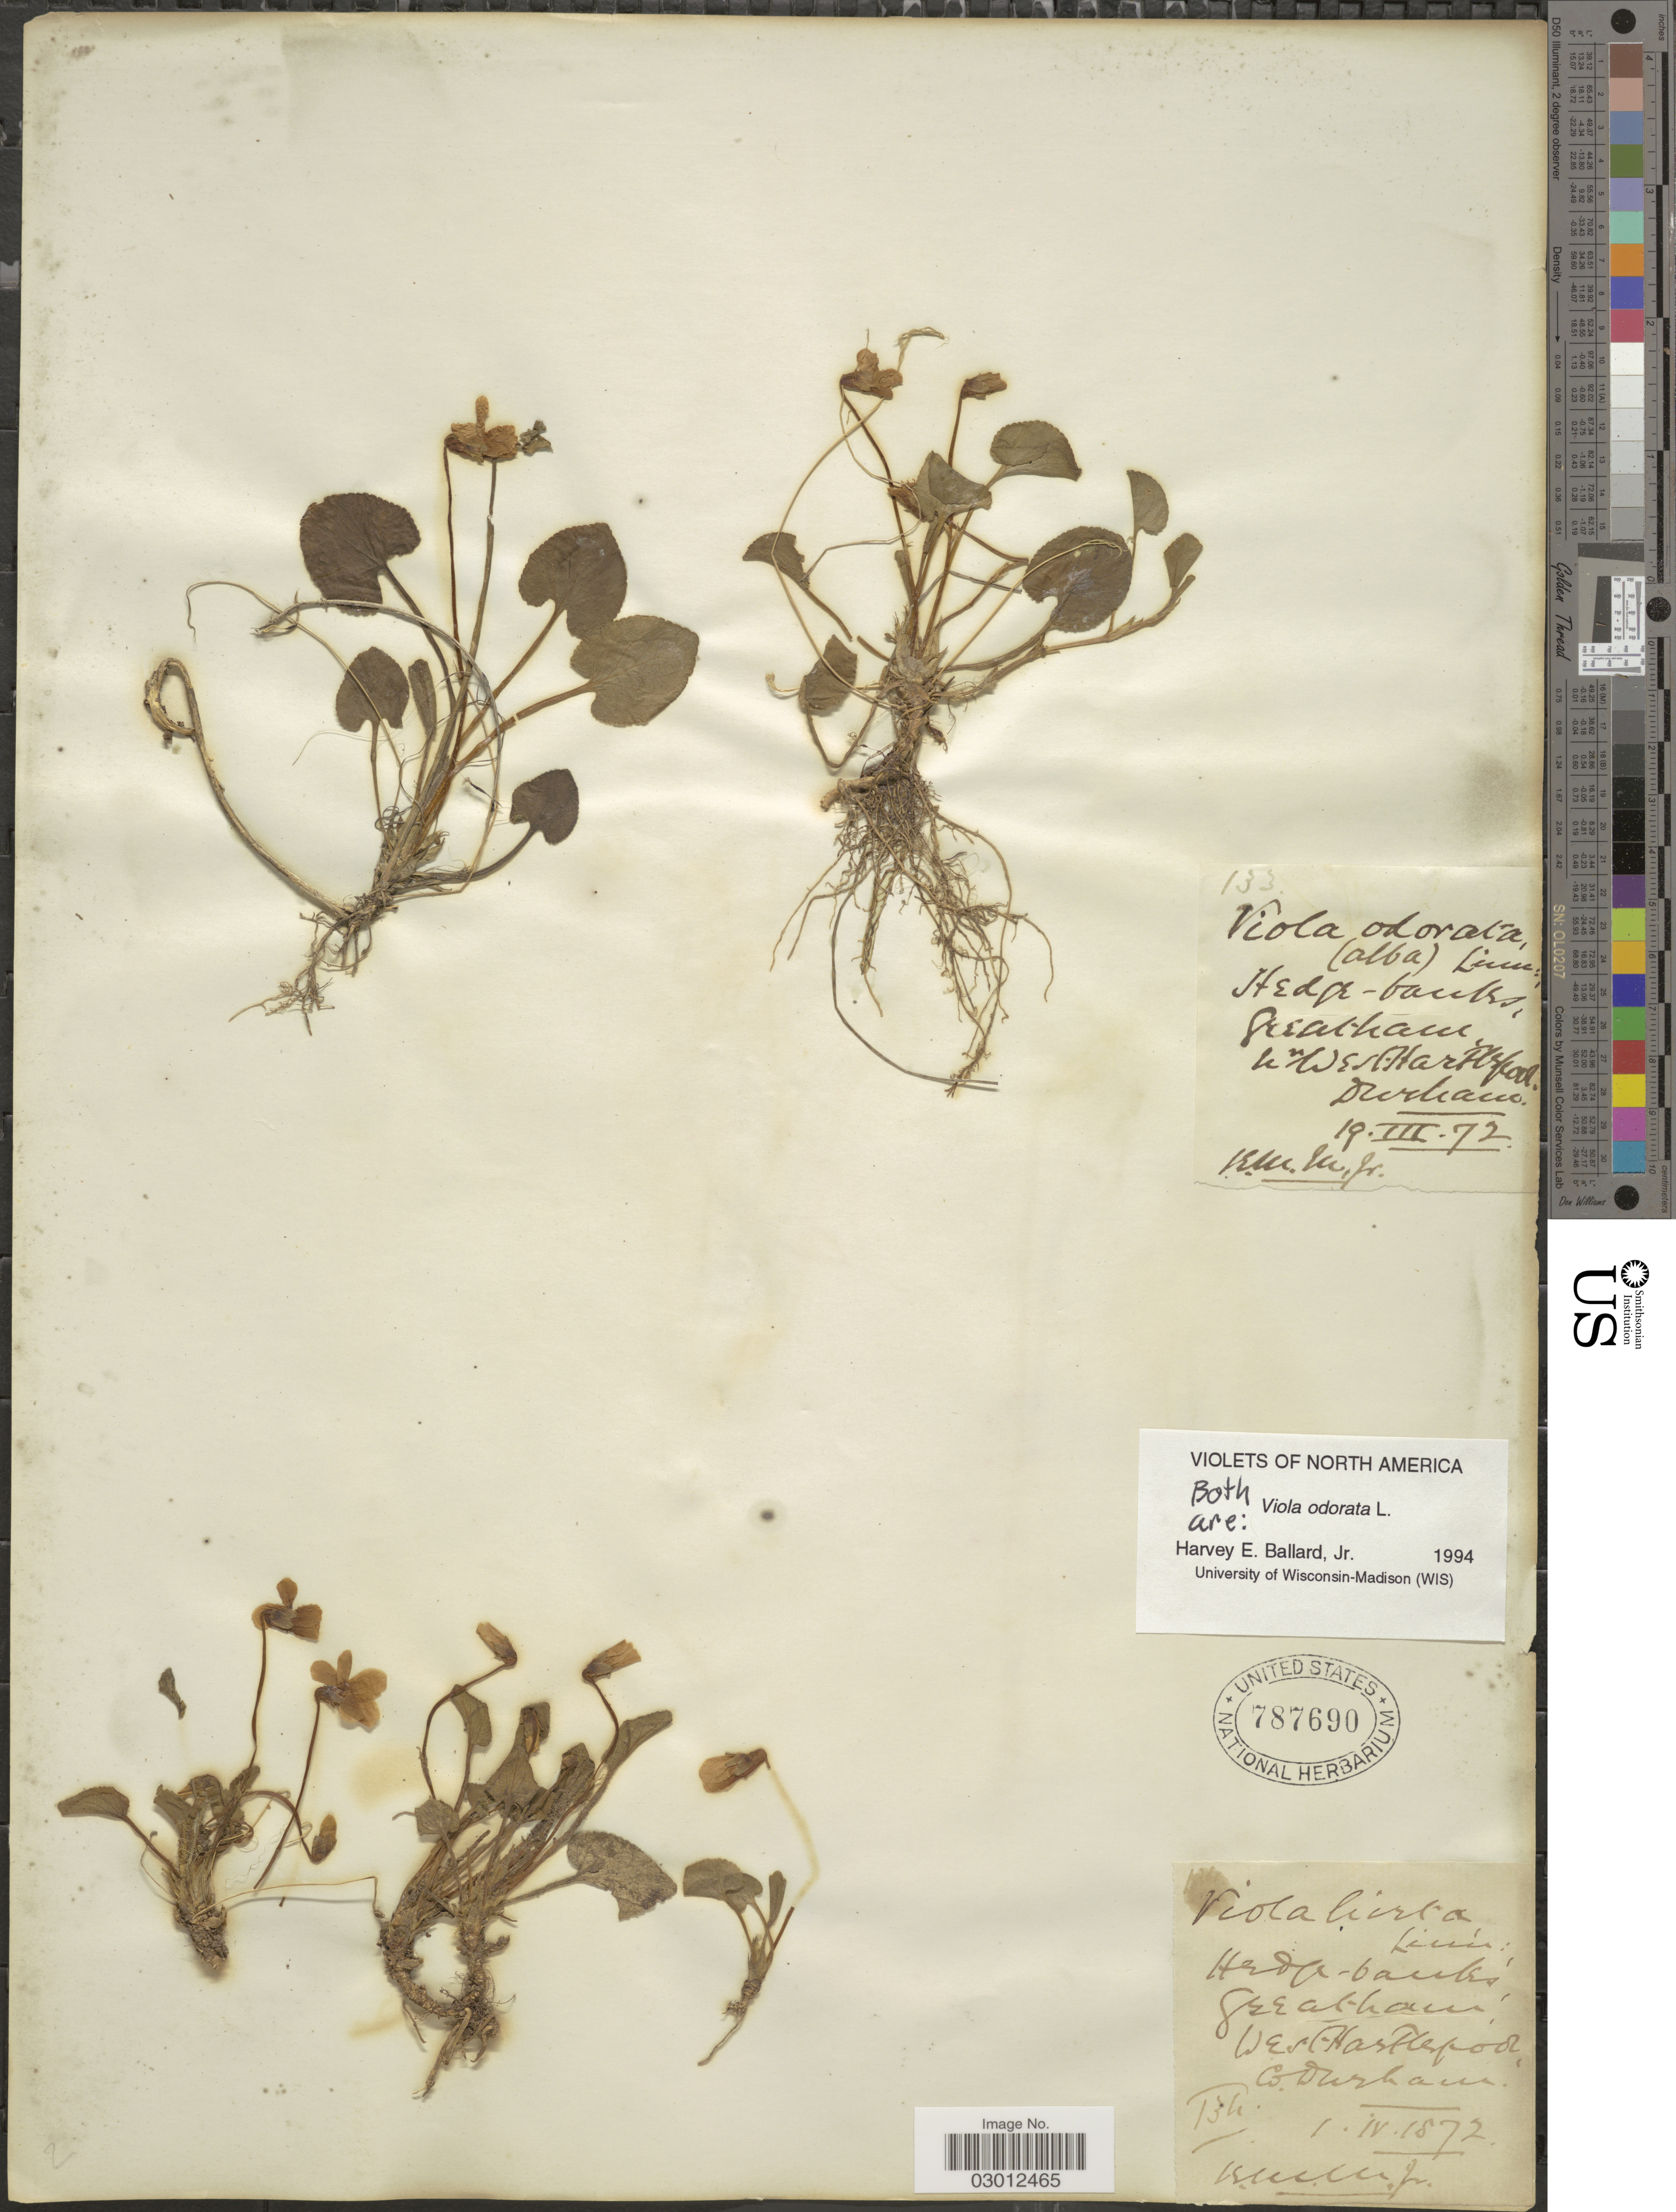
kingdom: Plantae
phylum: Tracheophyta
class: Magnoliopsida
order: Malpighiales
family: Violaceae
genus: Viola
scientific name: Viola odorata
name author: L.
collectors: B.M.M. Jr.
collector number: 134*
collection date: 1872-04-01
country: United Kingdom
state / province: England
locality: West Hastlepool, Co. Durham.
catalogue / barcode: US 787690